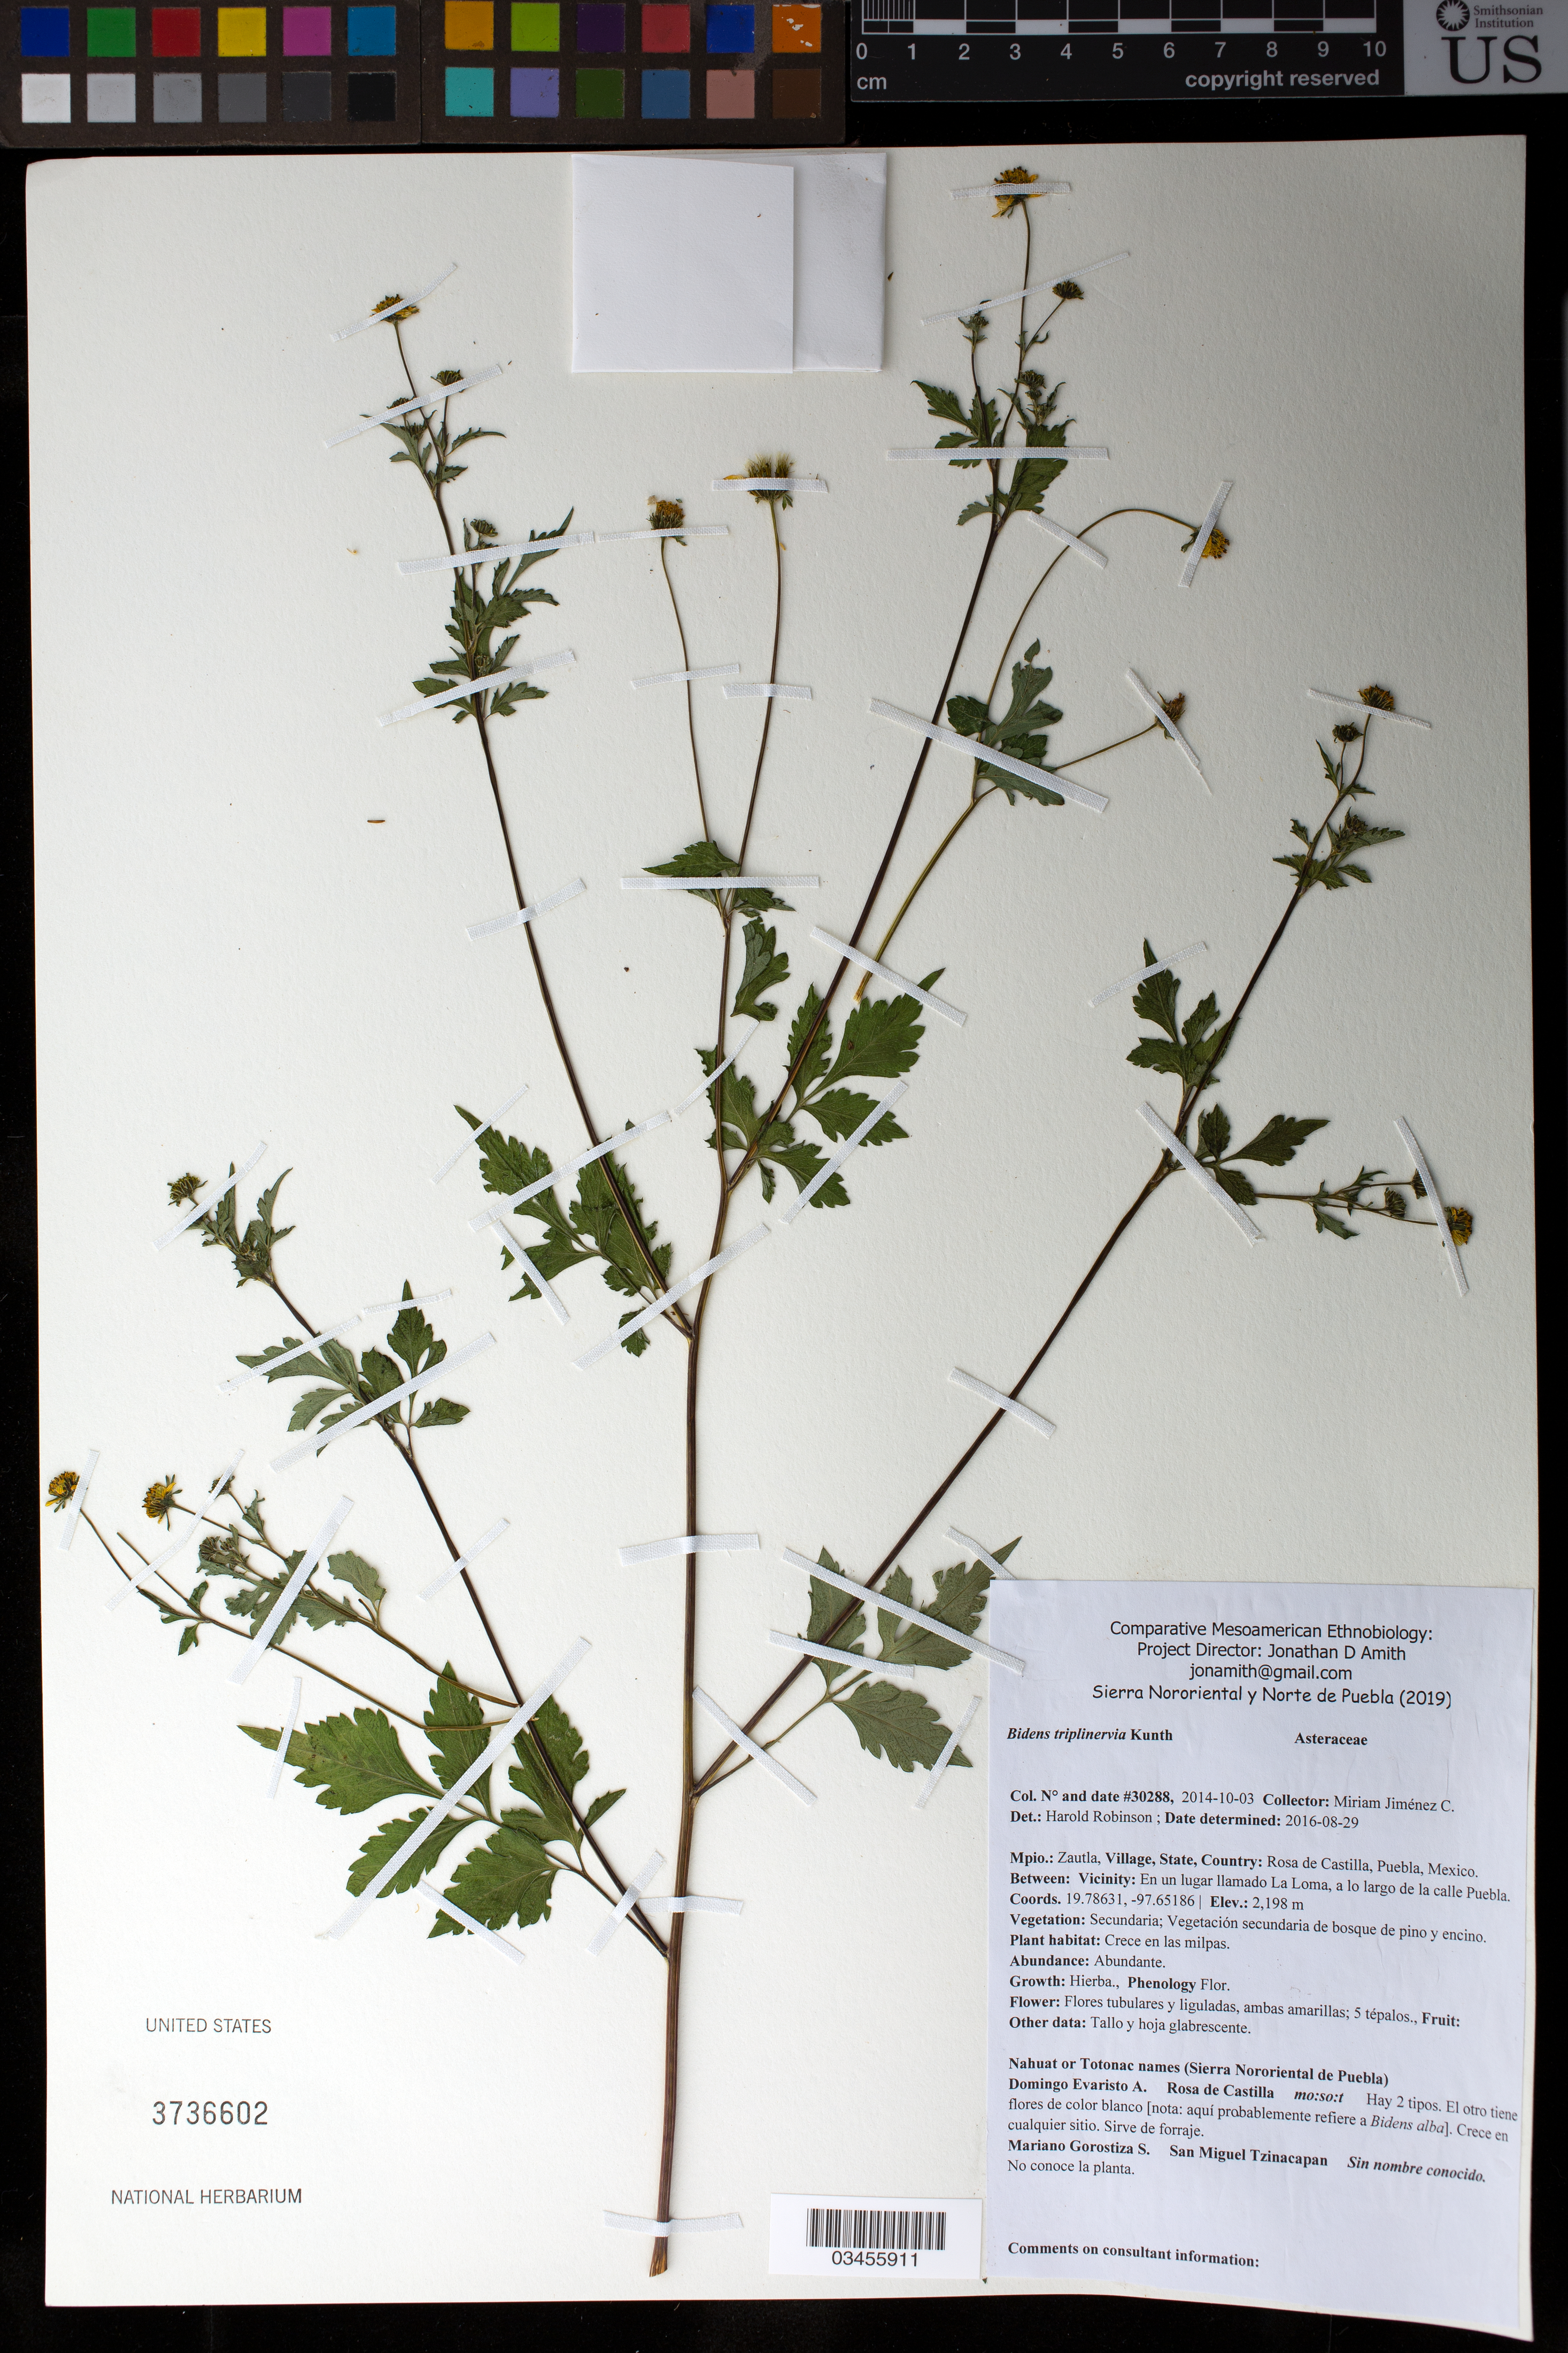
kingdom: Plantae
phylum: Tracheophyta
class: Magnoliopsida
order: Asterales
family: Asteraceae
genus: Bidens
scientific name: Bidens triplinervia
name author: Kunth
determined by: Robinson, Harold E., (US)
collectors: M. Jiménez Chimil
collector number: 30288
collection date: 2014-10-03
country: México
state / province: Puebla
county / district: Zautla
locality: PUEBLO: Rosa de Castilla; LOCALIDAD EXACTA: En La Loma, a lo largo de la calle Puebla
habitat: Vegetación secundaria de bosque de pino y encino; en milpas.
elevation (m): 2198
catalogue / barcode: US 3736602